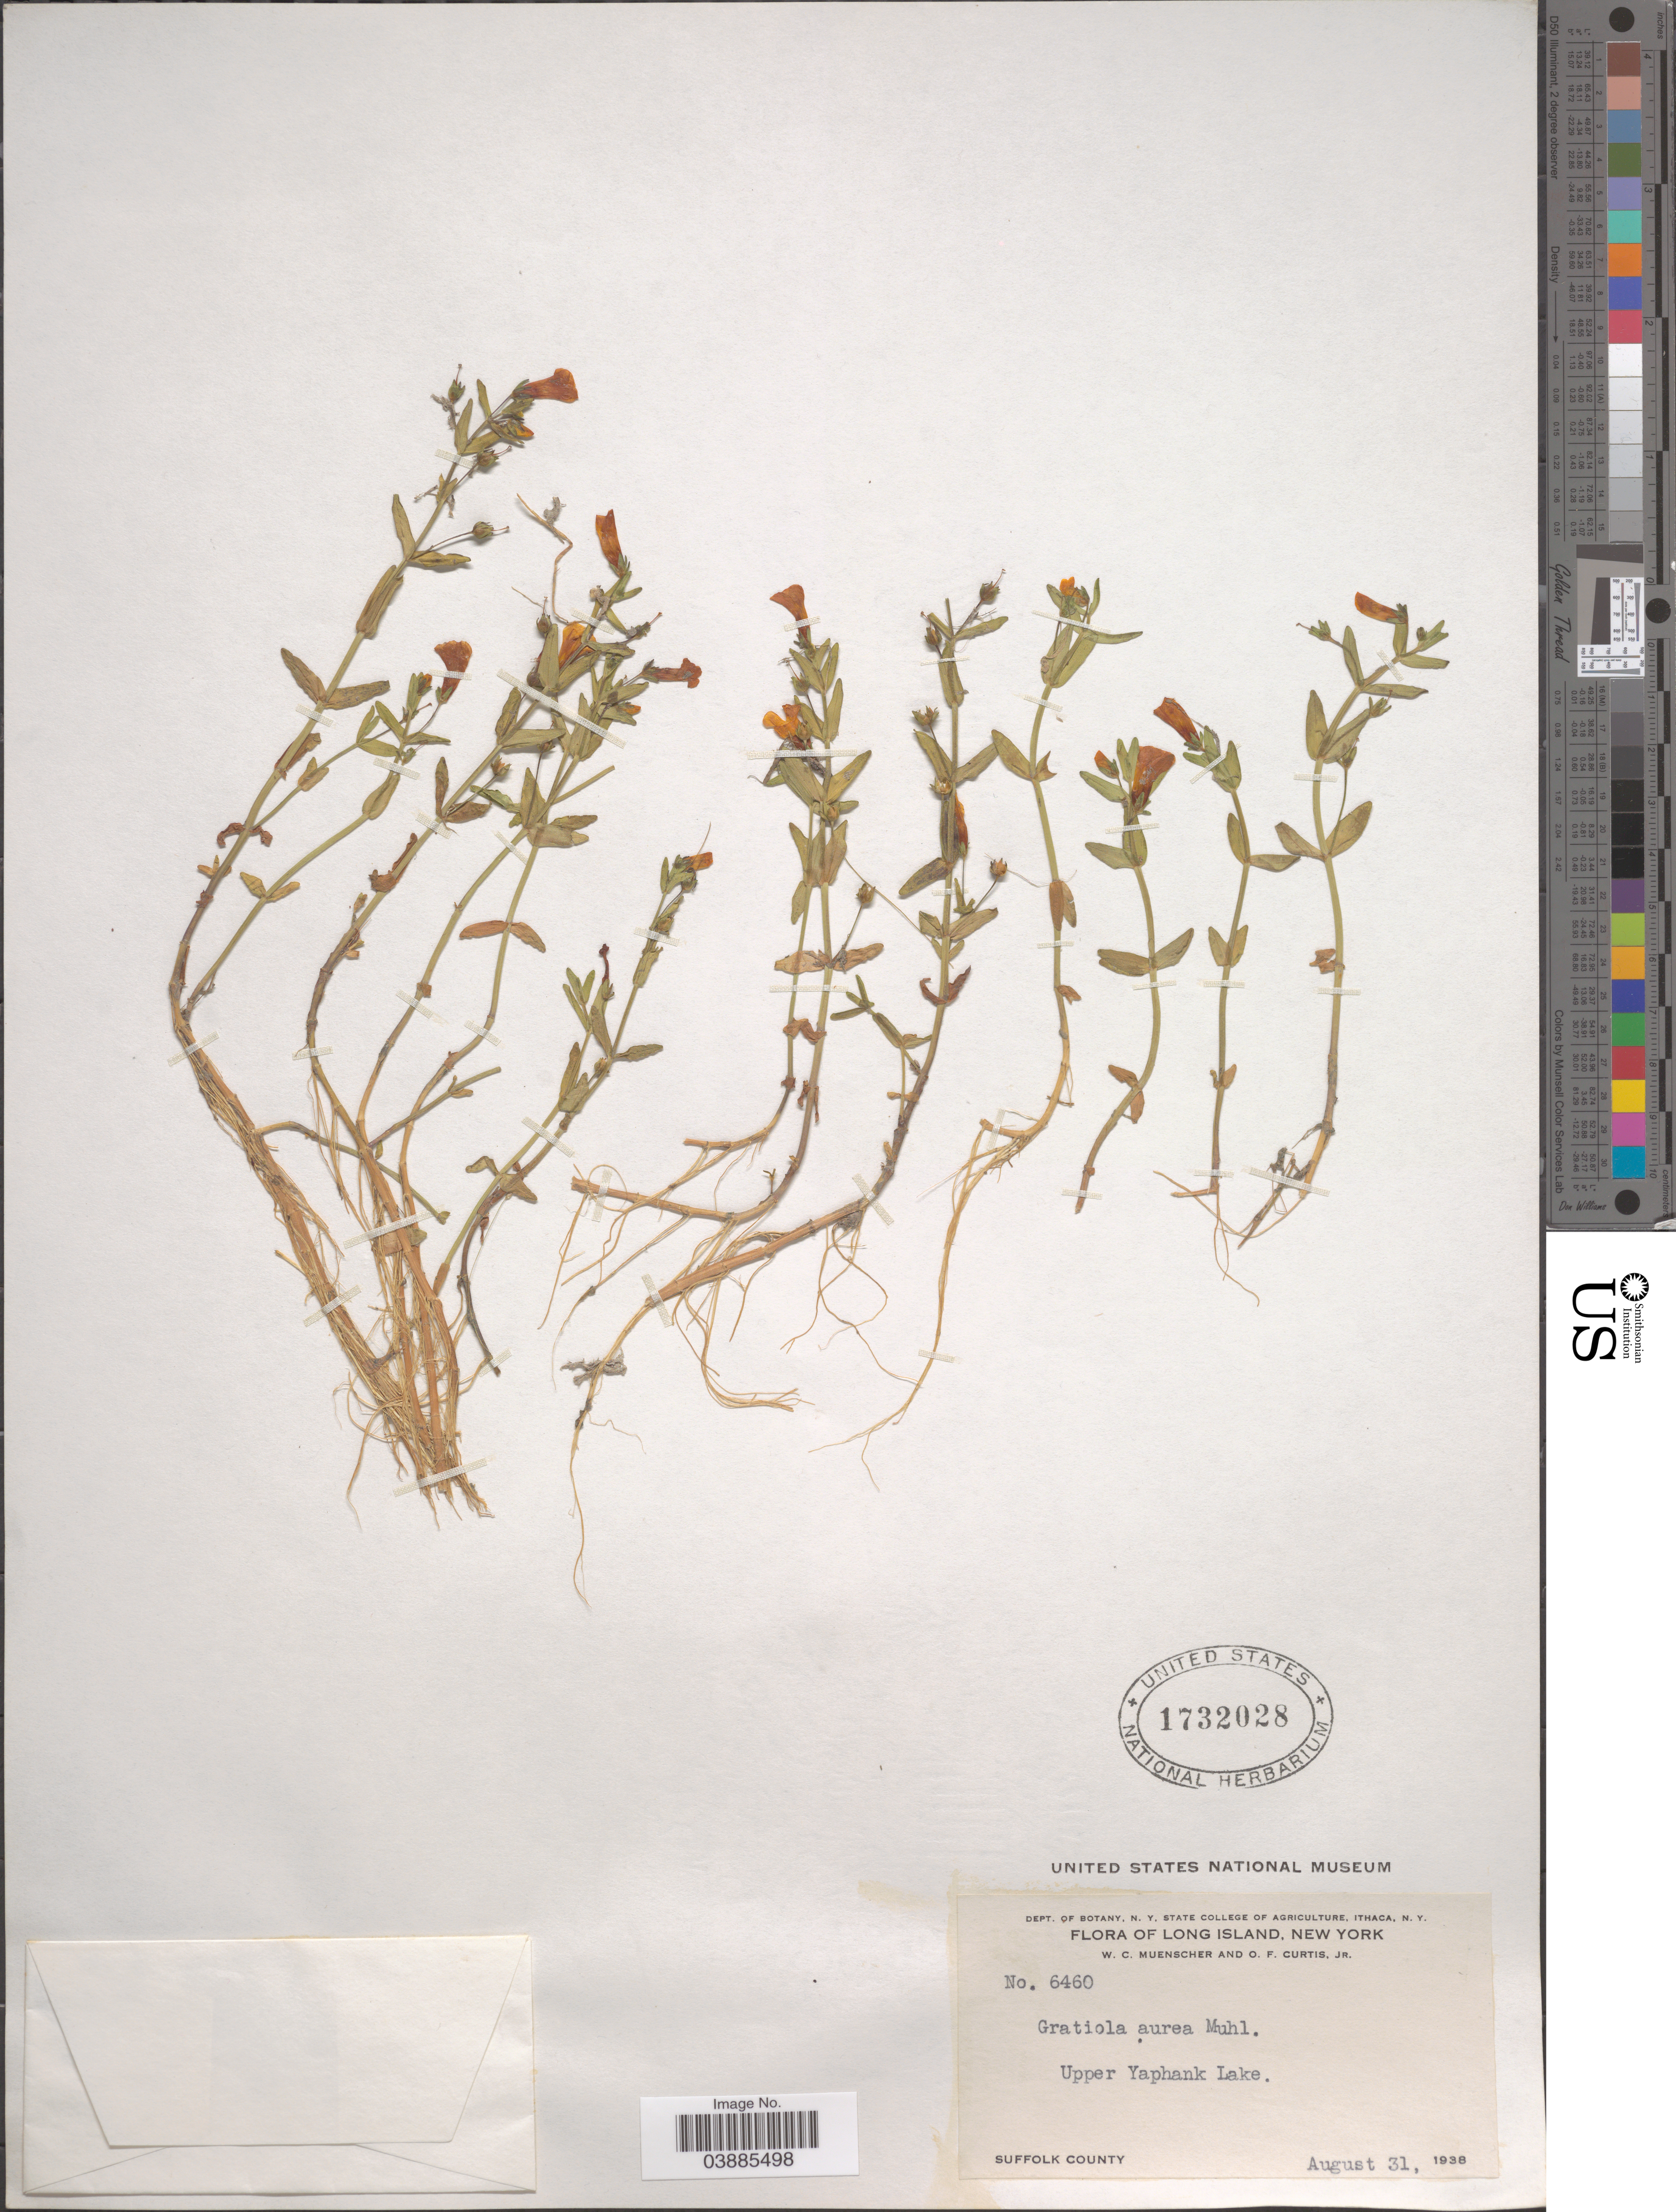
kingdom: Plantae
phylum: Tracheophyta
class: Magnoliopsida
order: Lamiales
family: Plantaginaceae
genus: Gratiola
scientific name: Gratiola aurea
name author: Pursh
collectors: W. Muenscher & O. Curtis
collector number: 6460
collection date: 1938-08-31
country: United States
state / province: New York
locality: Long Island. Upper Yaphank Lake. Suffolk County.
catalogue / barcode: US 1732028